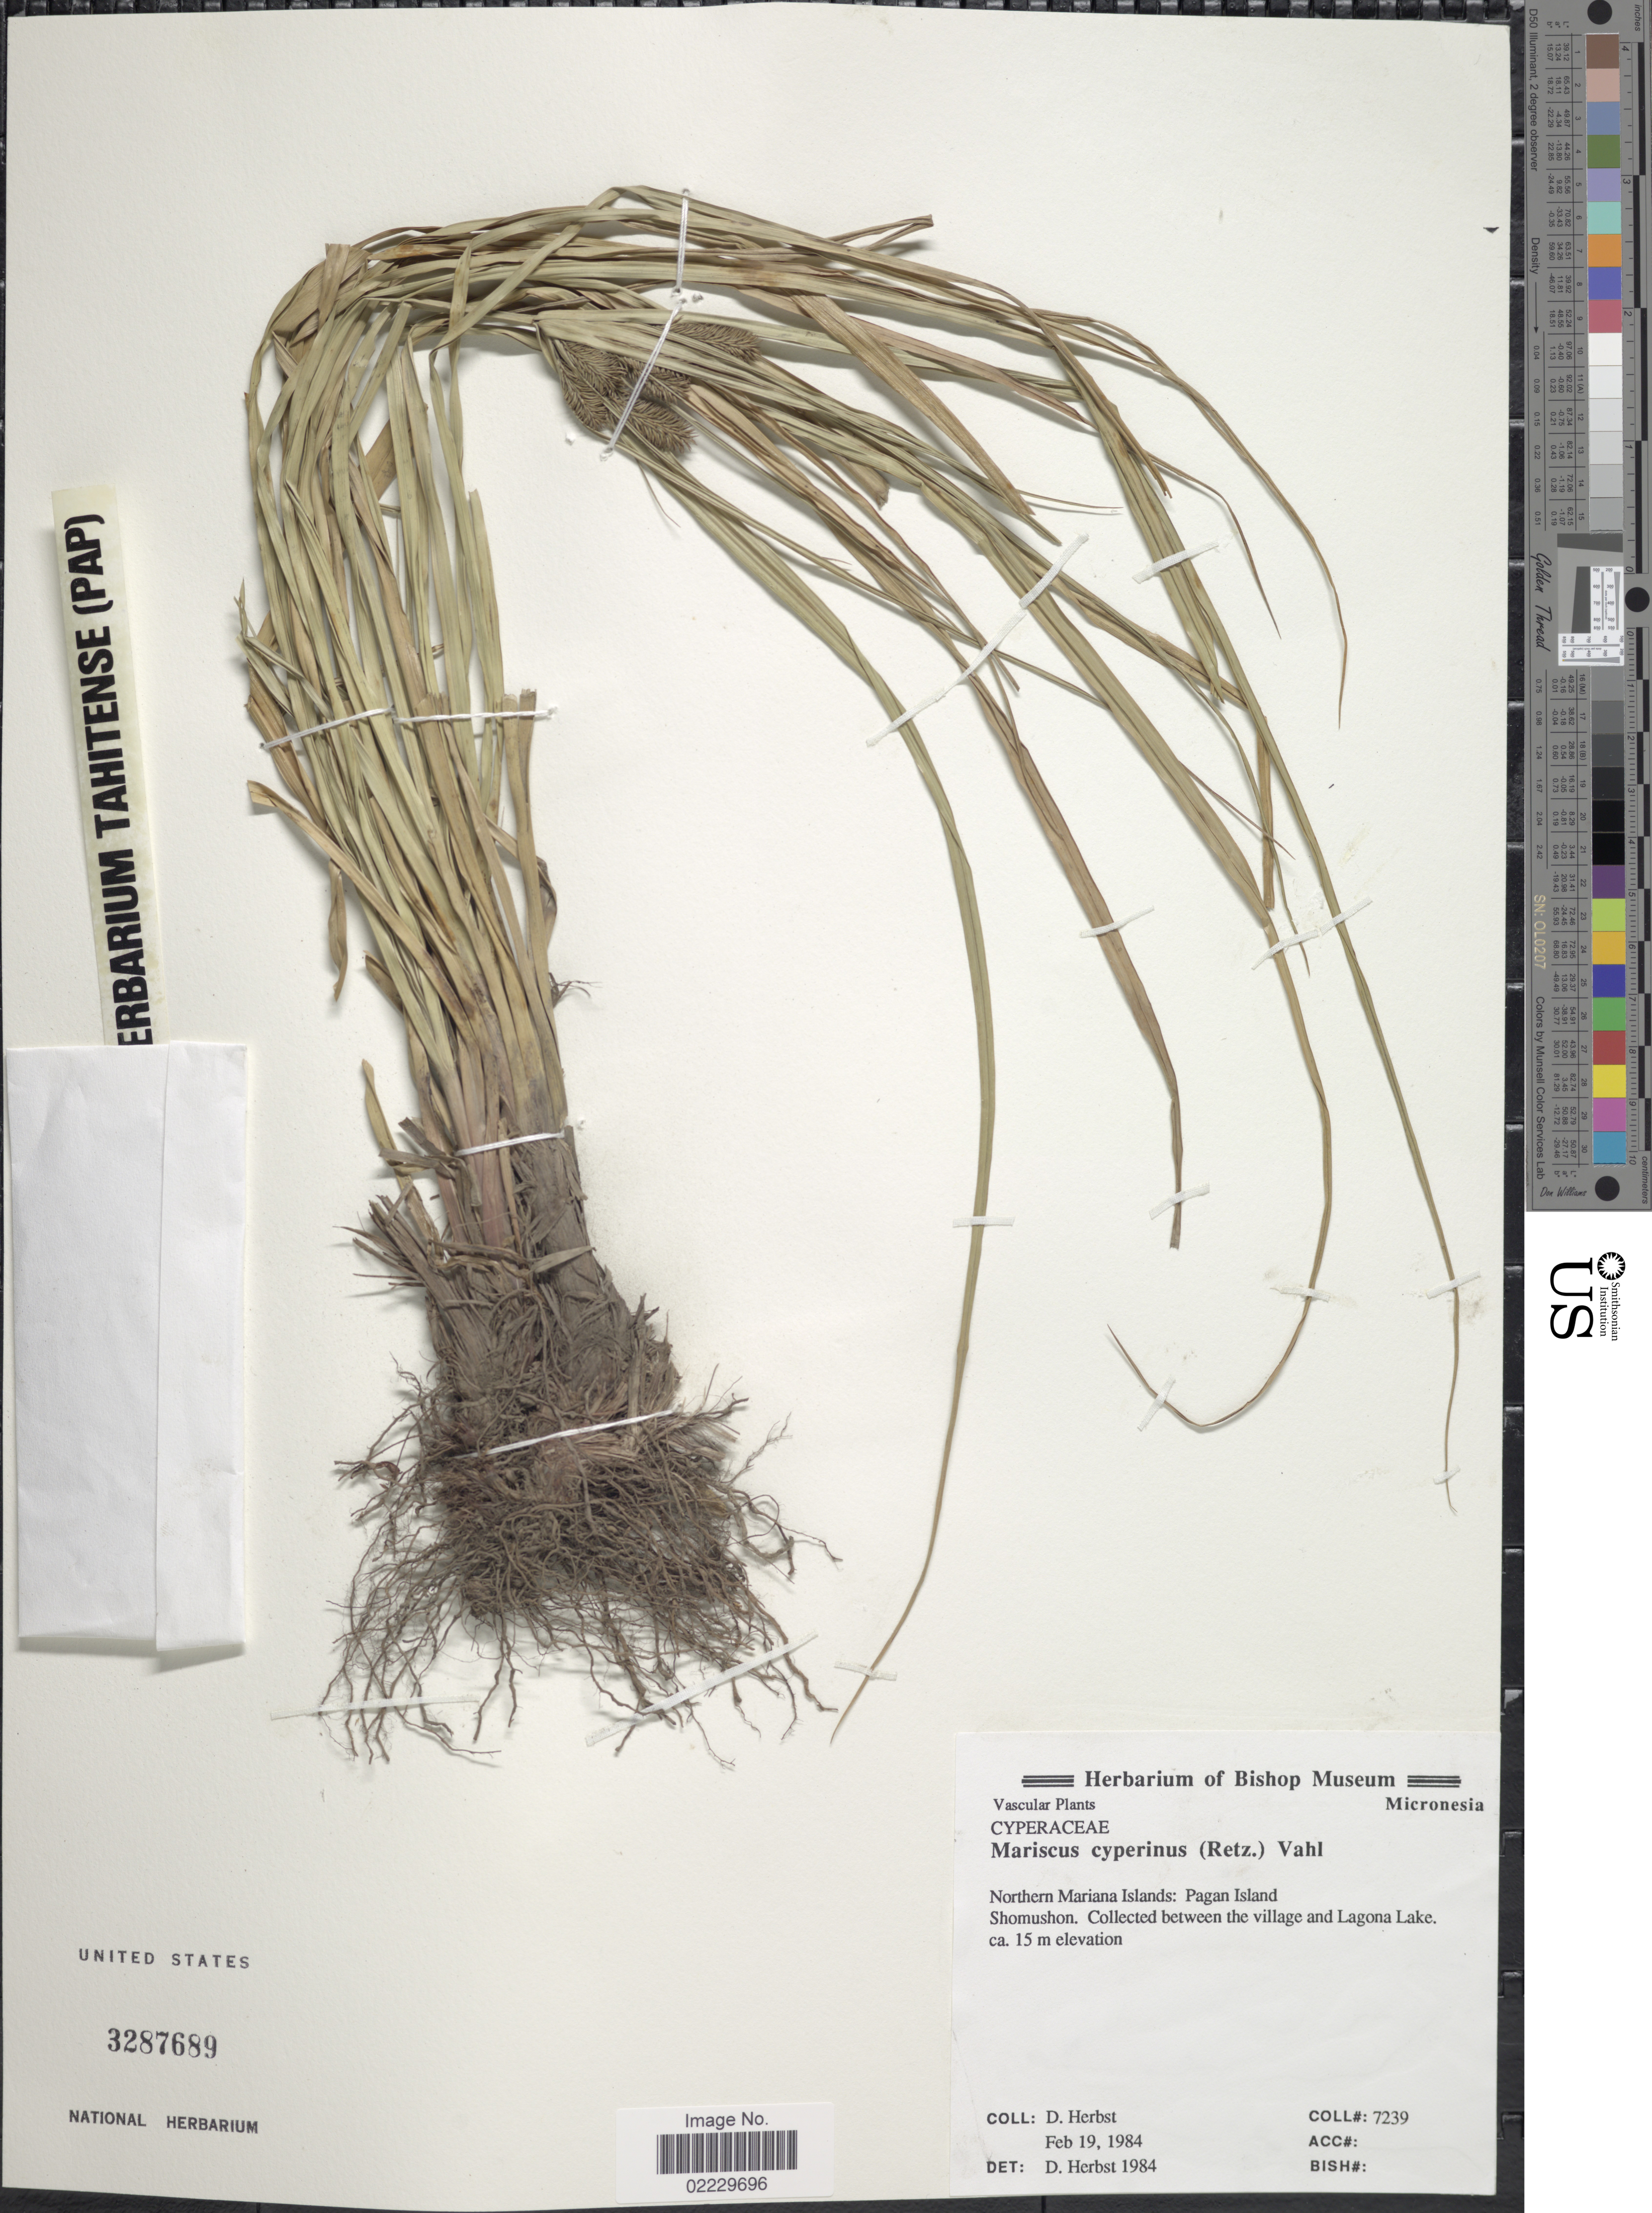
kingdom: Plantae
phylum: Tracheophyta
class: Liliopsida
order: Poales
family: Cyperaceae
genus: Cyperus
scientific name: Cyperus cyperinus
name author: (Retz.) Valck. Sur.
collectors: D. Herbst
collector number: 7239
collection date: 1984-02-19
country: Northern Mariana Islands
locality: Pagan Island. Shomushon. between the village and Lagona Lake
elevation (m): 15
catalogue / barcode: US 3287689